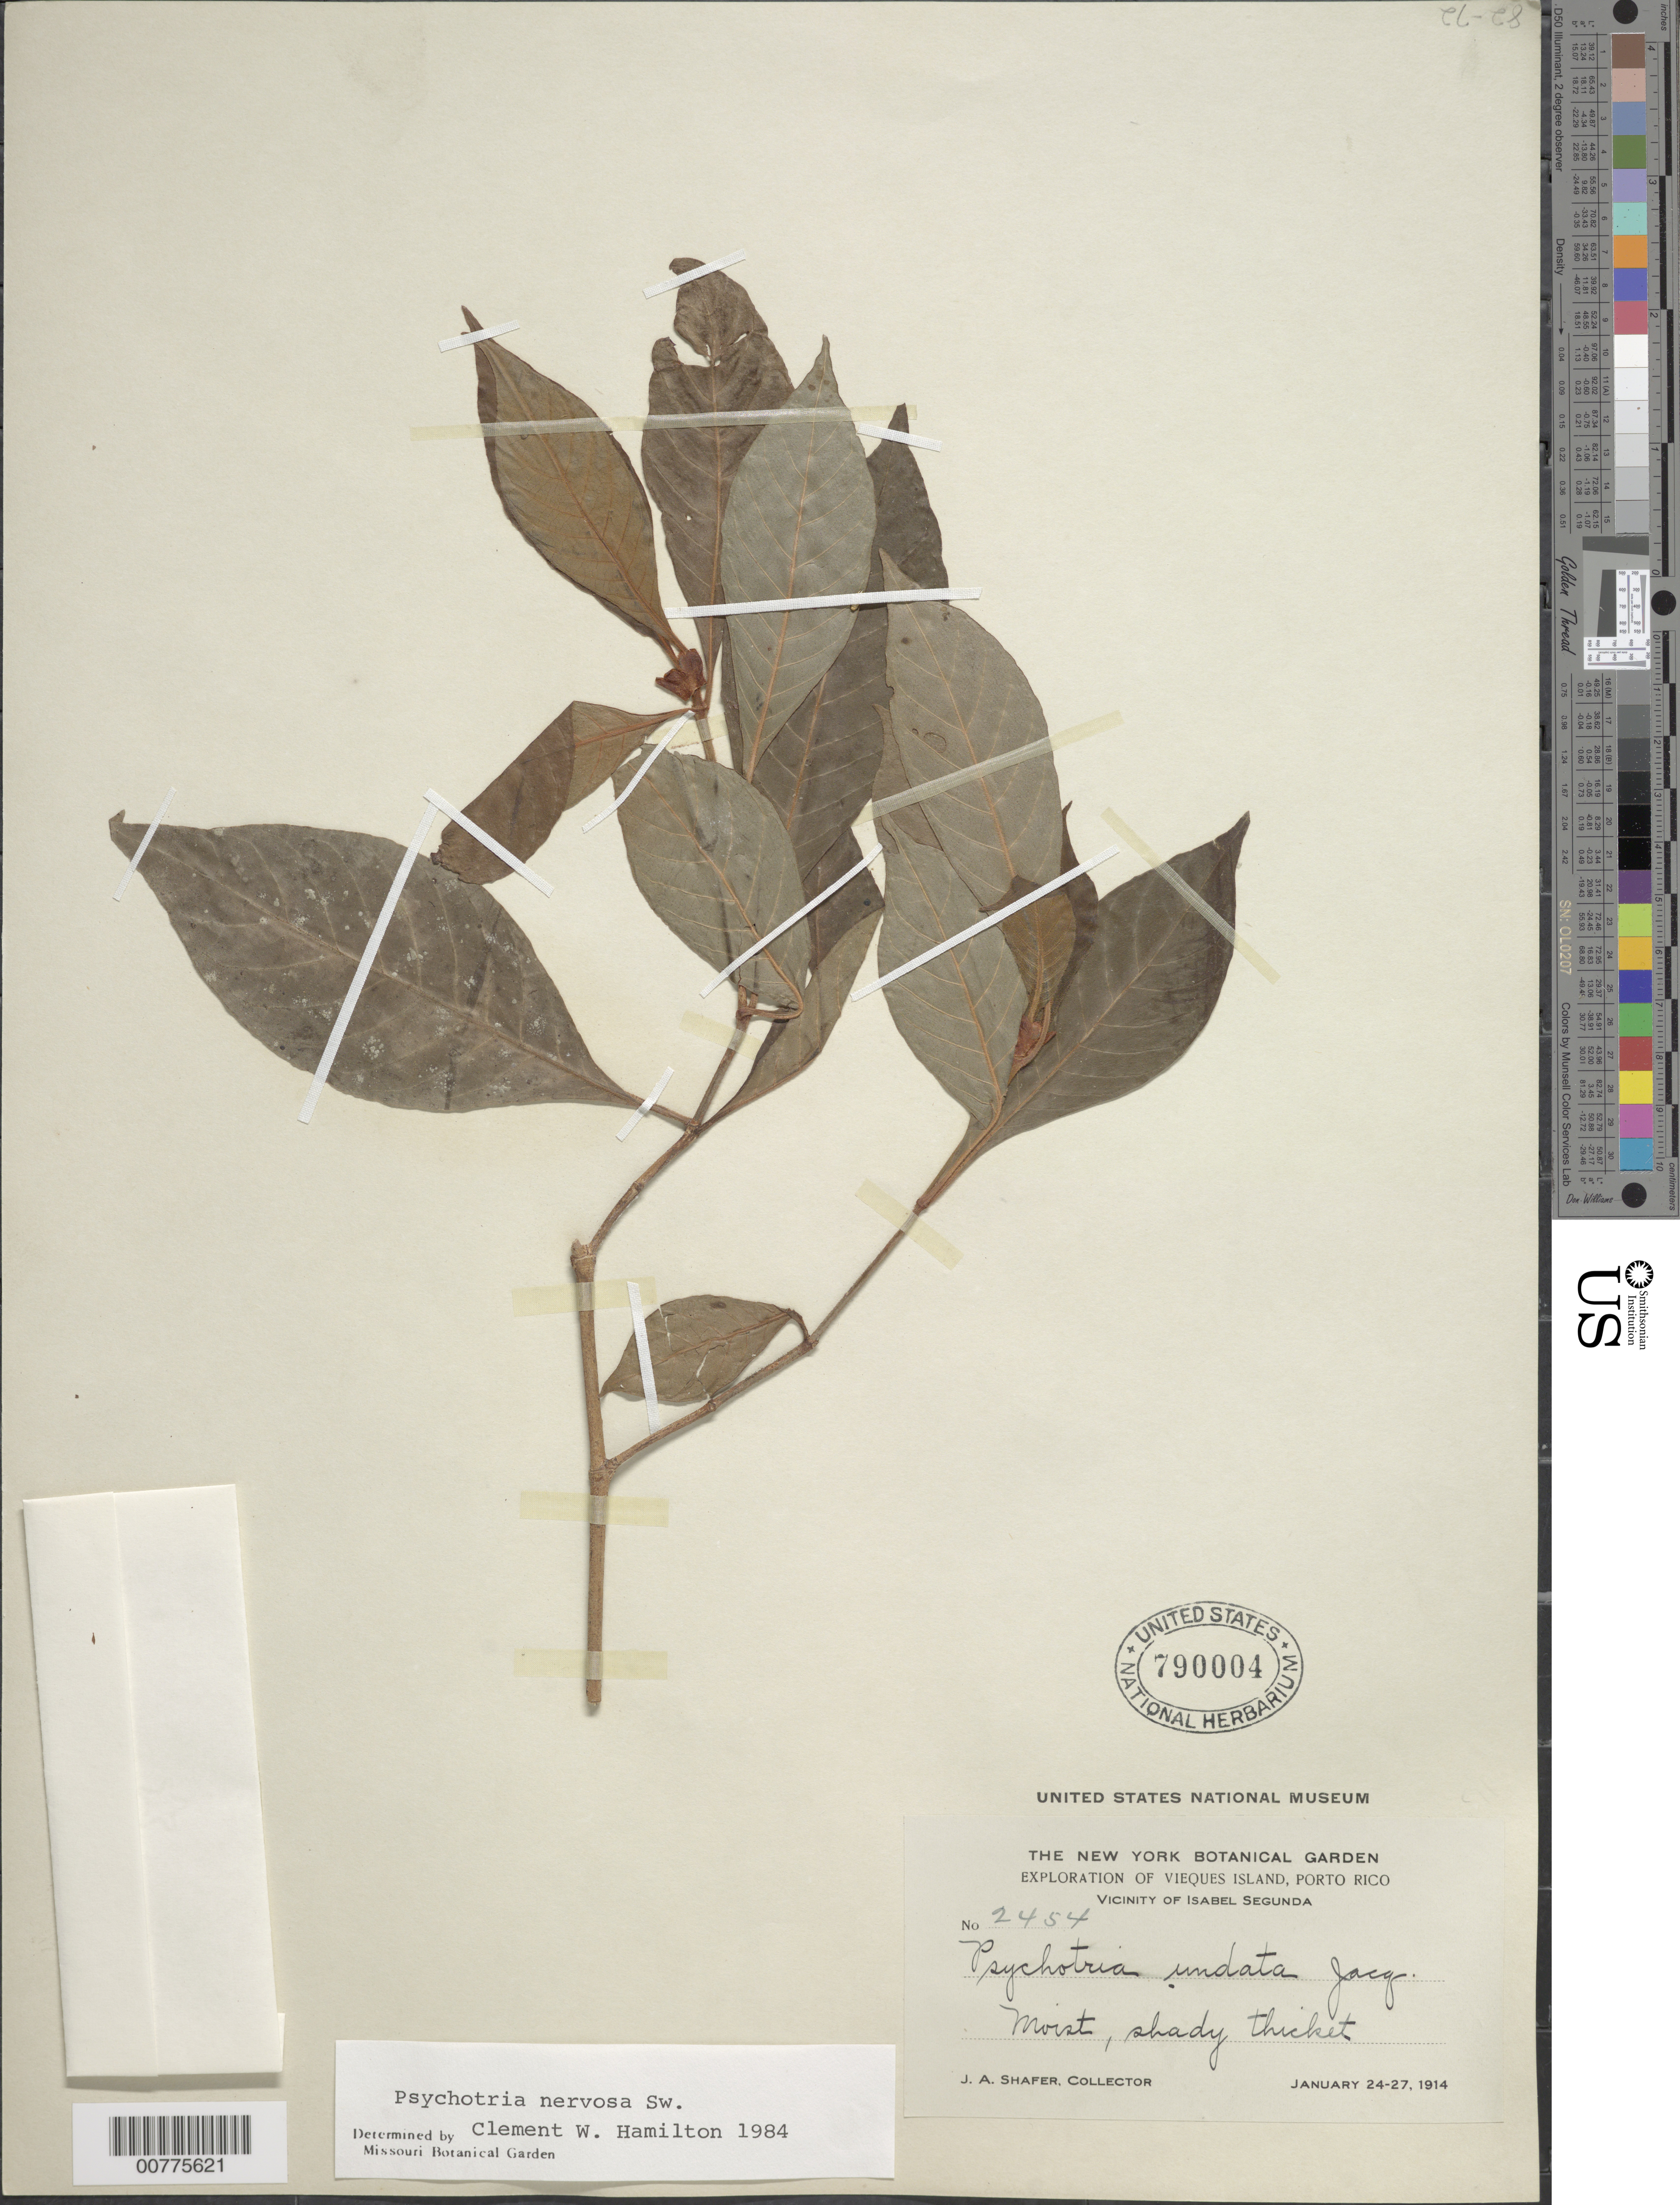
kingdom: Plantae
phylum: Tracheophyta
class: Magnoliopsida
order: Gentianales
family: Rubiaceae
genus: Psychotria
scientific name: Psychotria nervosa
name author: Sw.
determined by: Hamilton, C. W.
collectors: J. A. Shafer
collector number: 2454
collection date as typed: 24 Jan 1914 to 27 Jan 1914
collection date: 1914-01-24/1914-01-27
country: Puerto Rico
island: Vieques I.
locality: vicinity of Isabel Segunda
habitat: Moist, shady thicket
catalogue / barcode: US 790004